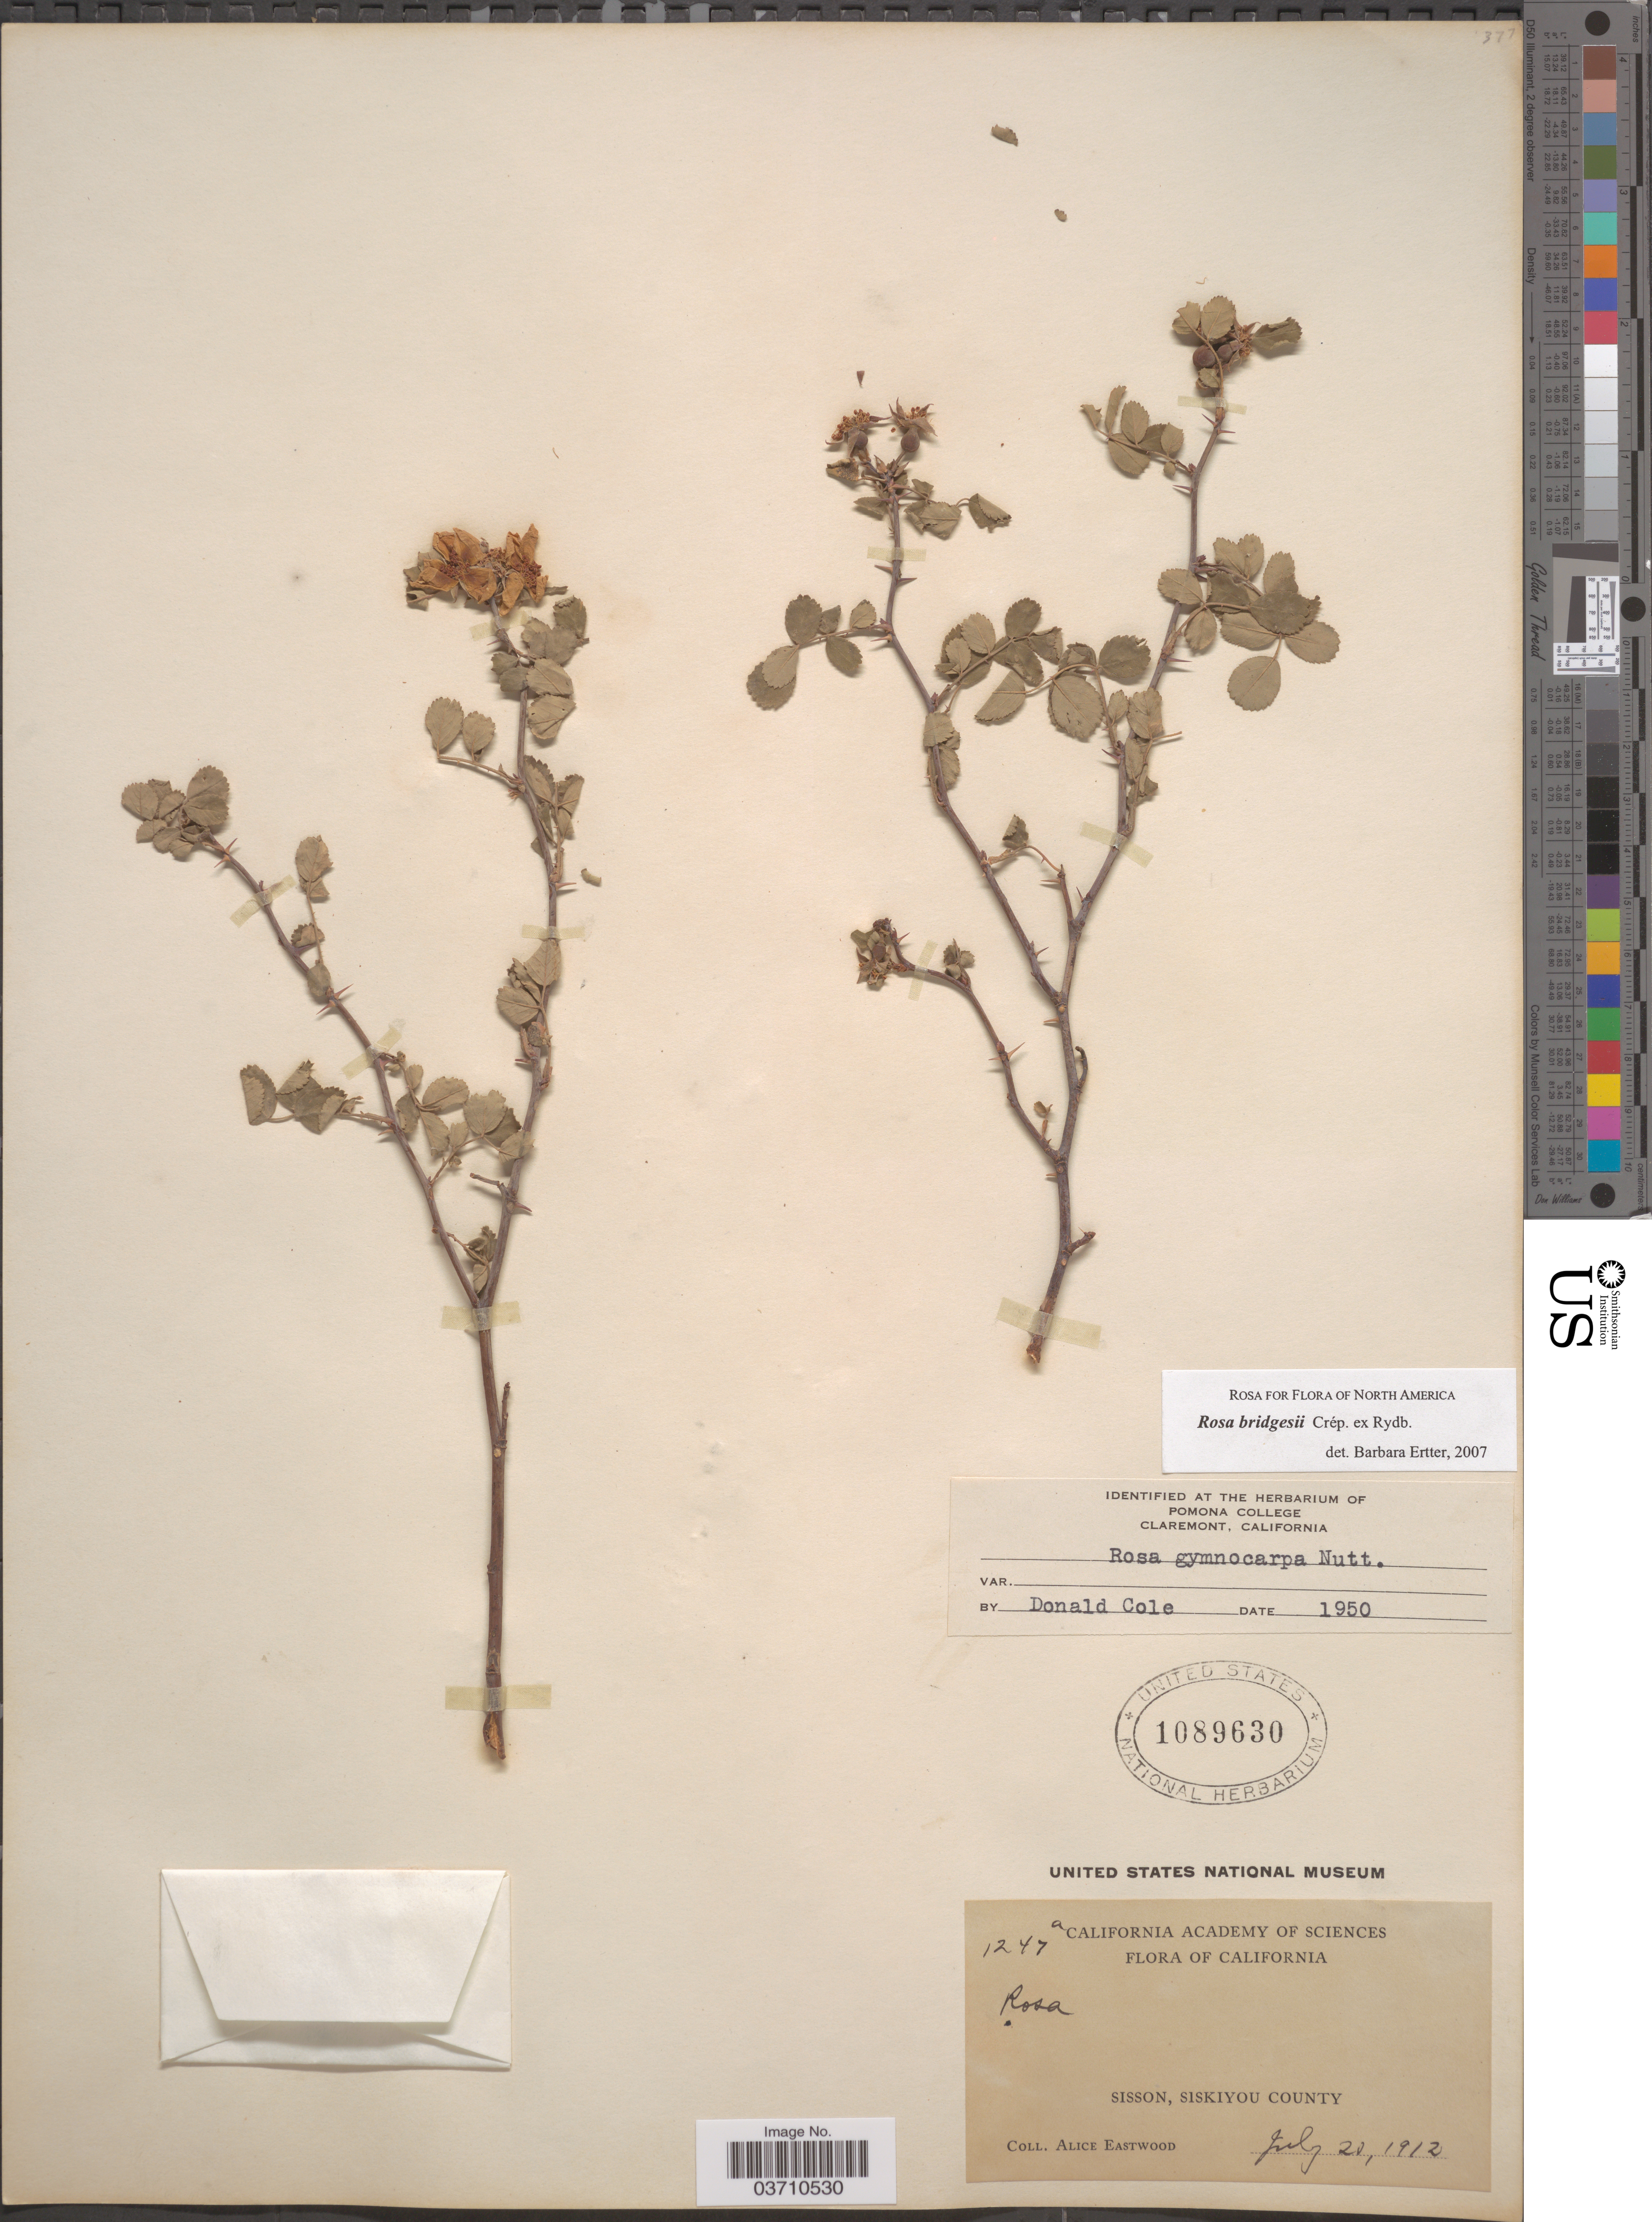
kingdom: Plantae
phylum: Tracheophyta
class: Magnoliopsida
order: Rosales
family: Rosaceae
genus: Rosa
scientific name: Rosa bridgesii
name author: Crép. ex Rydb.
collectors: A. Eastwood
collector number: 1247a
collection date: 1912-07-20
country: United States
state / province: California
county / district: Siskiyou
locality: Sisson, Siskiyou County.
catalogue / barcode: US 1089630